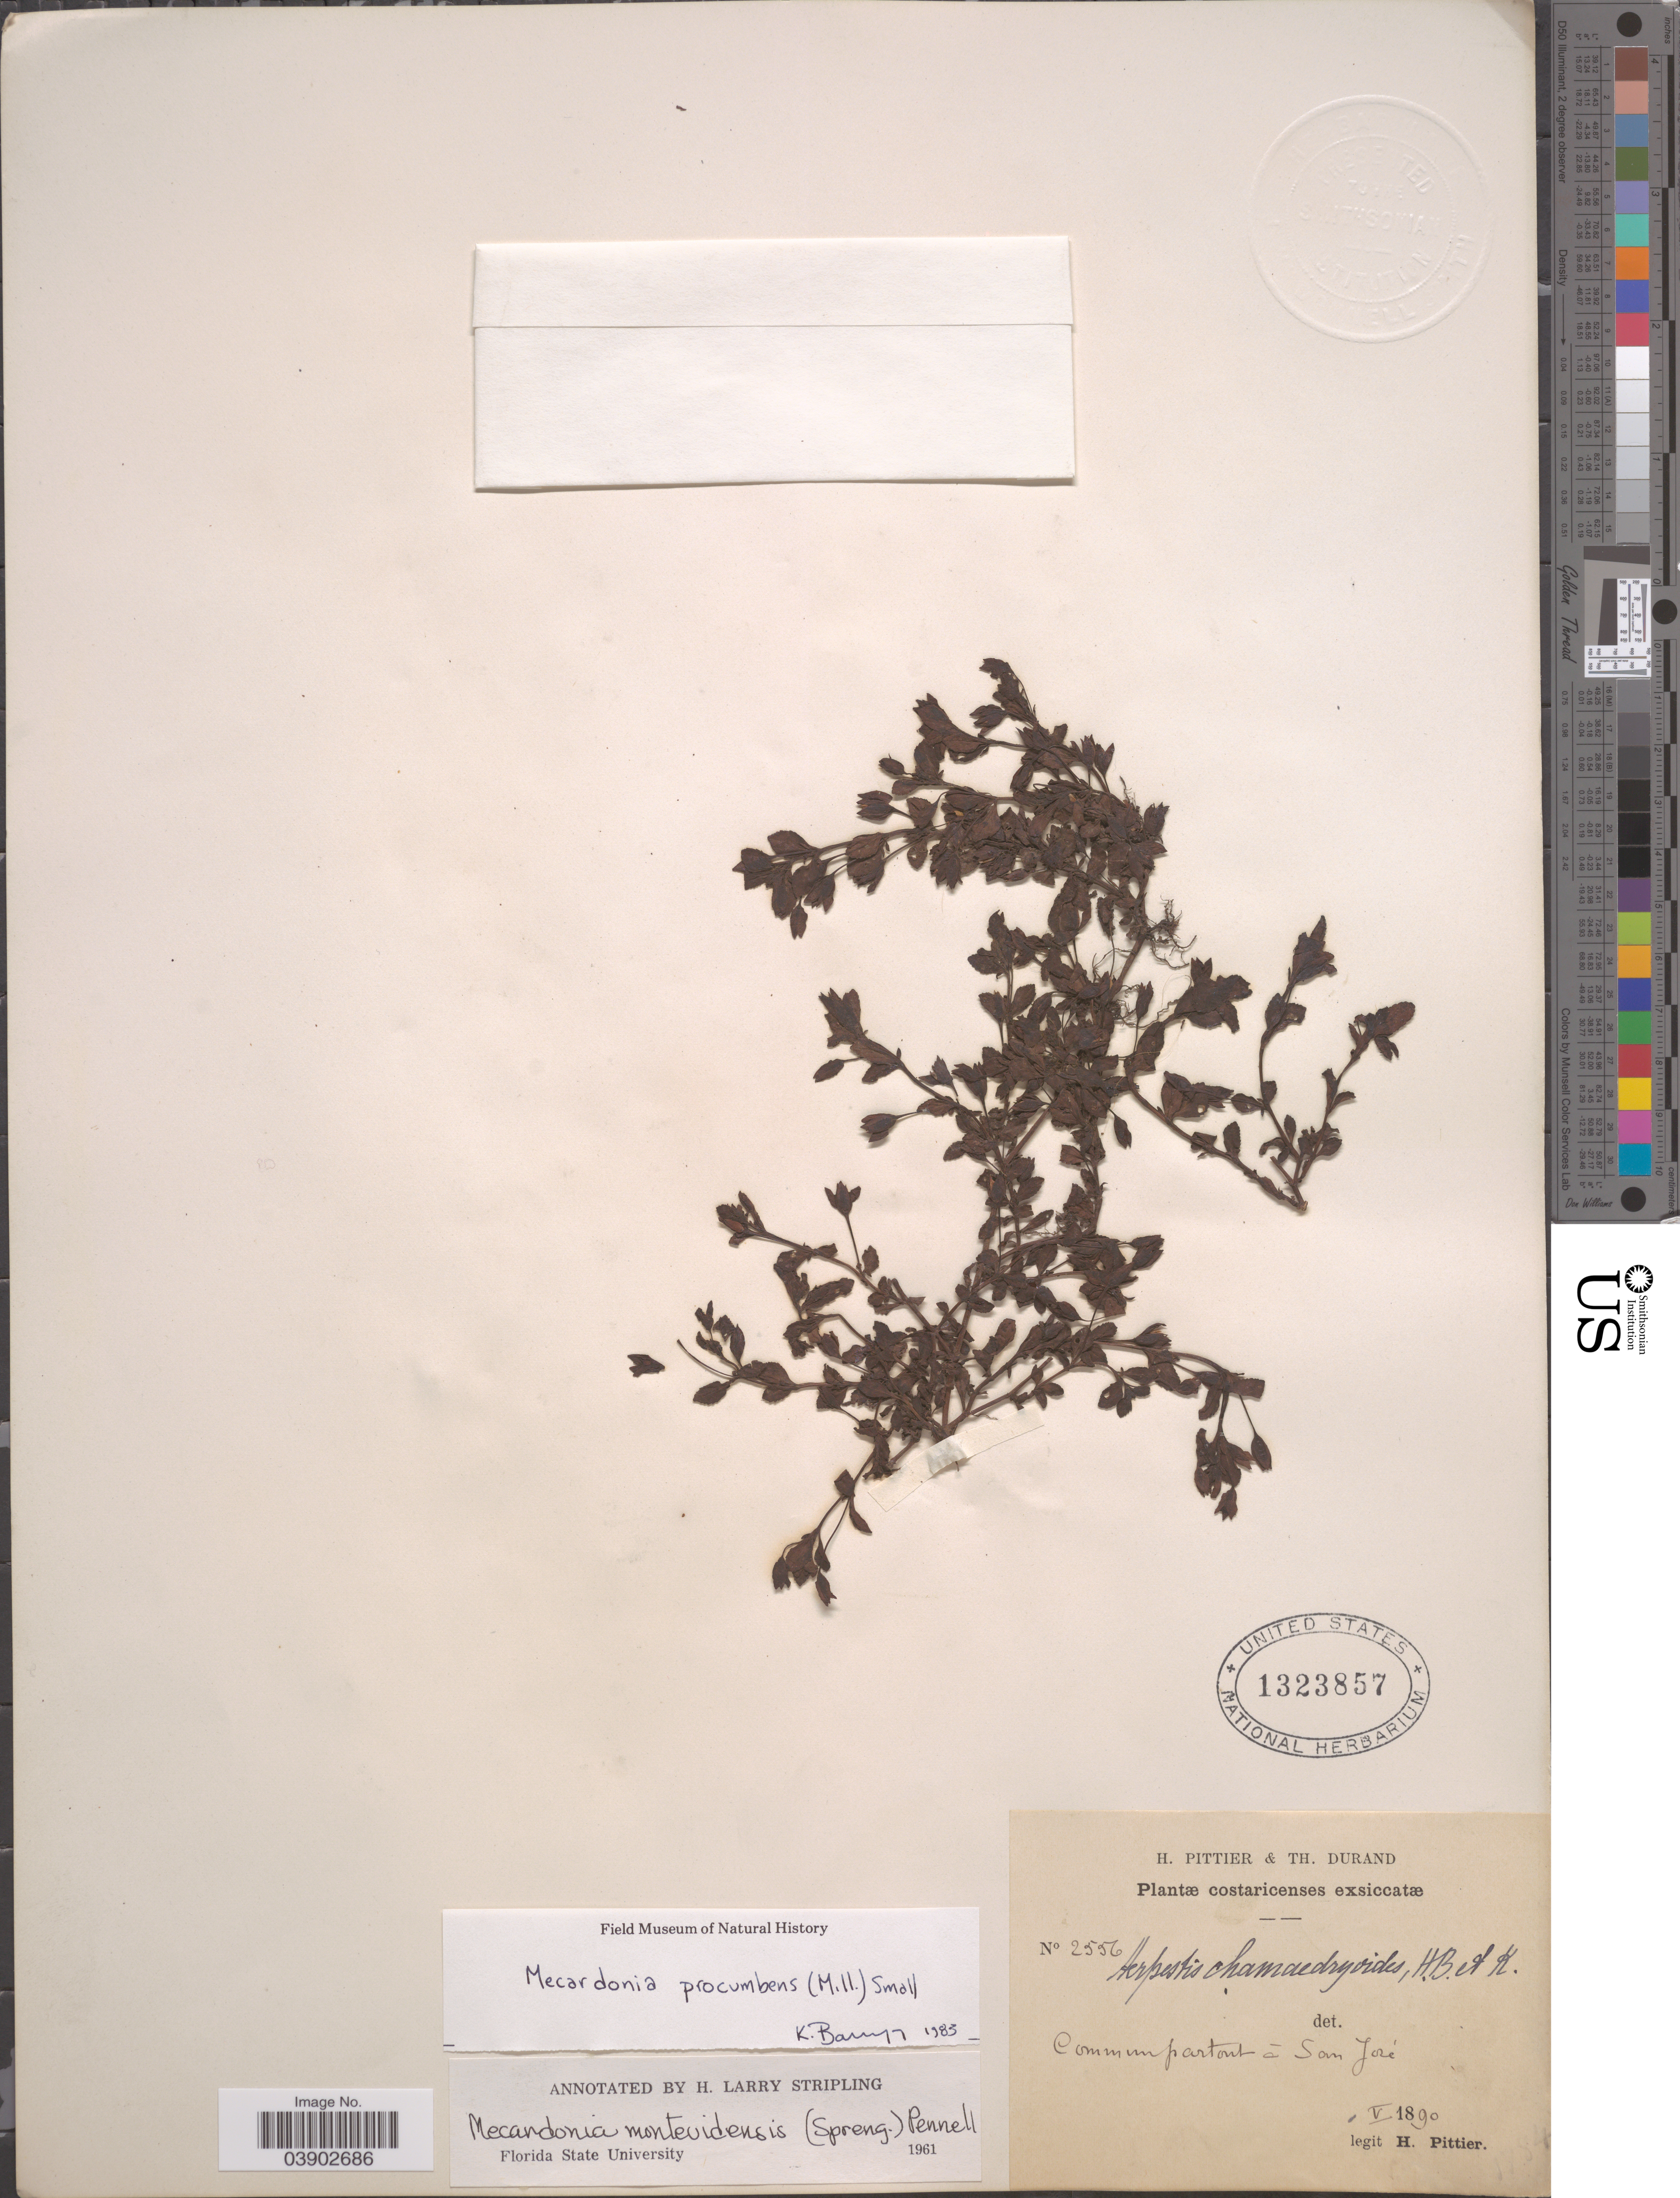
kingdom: Plantae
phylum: Tracheophyta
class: Magnoliopsida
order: Lamiales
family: Plantaginaceae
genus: Mecardonia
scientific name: Mecardonia procumbens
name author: (Mill.) Small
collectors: H. F. Pittier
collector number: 2556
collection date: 1890-05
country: Costa Rica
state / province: San José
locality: Commun partout á San José.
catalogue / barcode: US 1323857